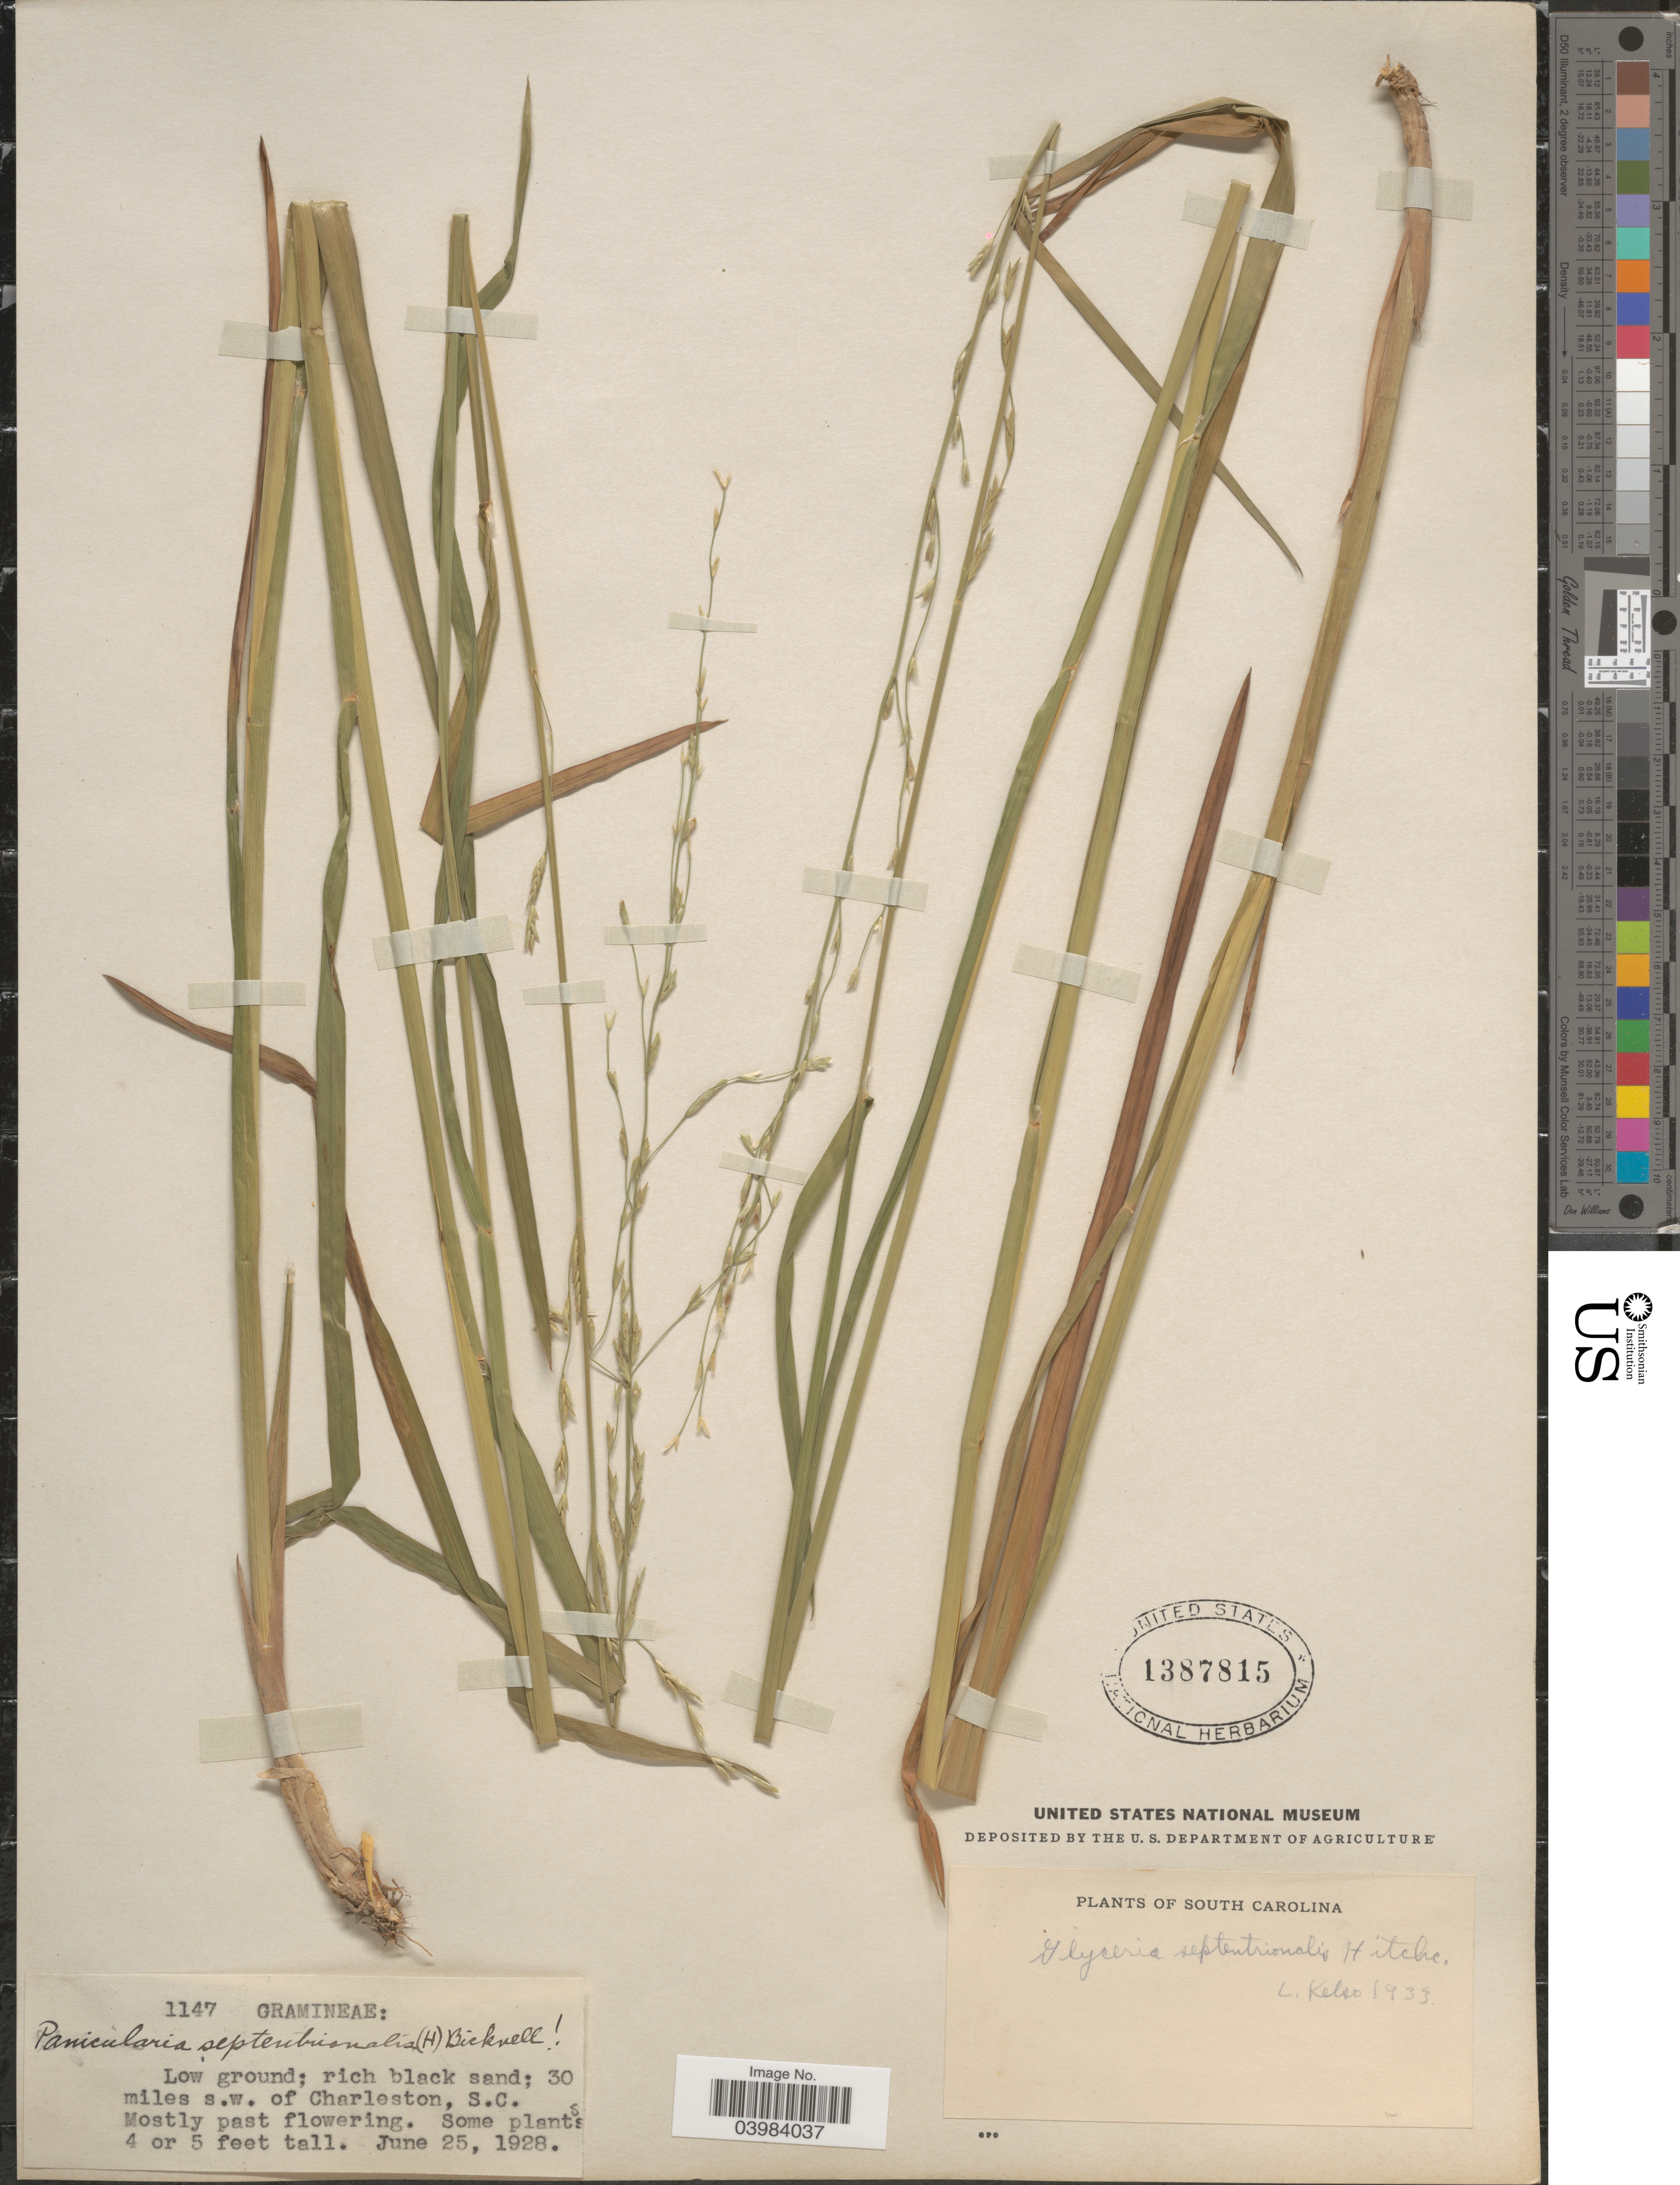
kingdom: Plantae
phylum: Tracheophyta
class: Liliopsida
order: Poales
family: Poaceae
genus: Glyceria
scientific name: Glyceria septentrionalis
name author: Hitchc.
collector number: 1147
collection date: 1928-06-25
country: United States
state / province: South Carolina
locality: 30 miles s.w. of Charleston.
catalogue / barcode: US 1387815